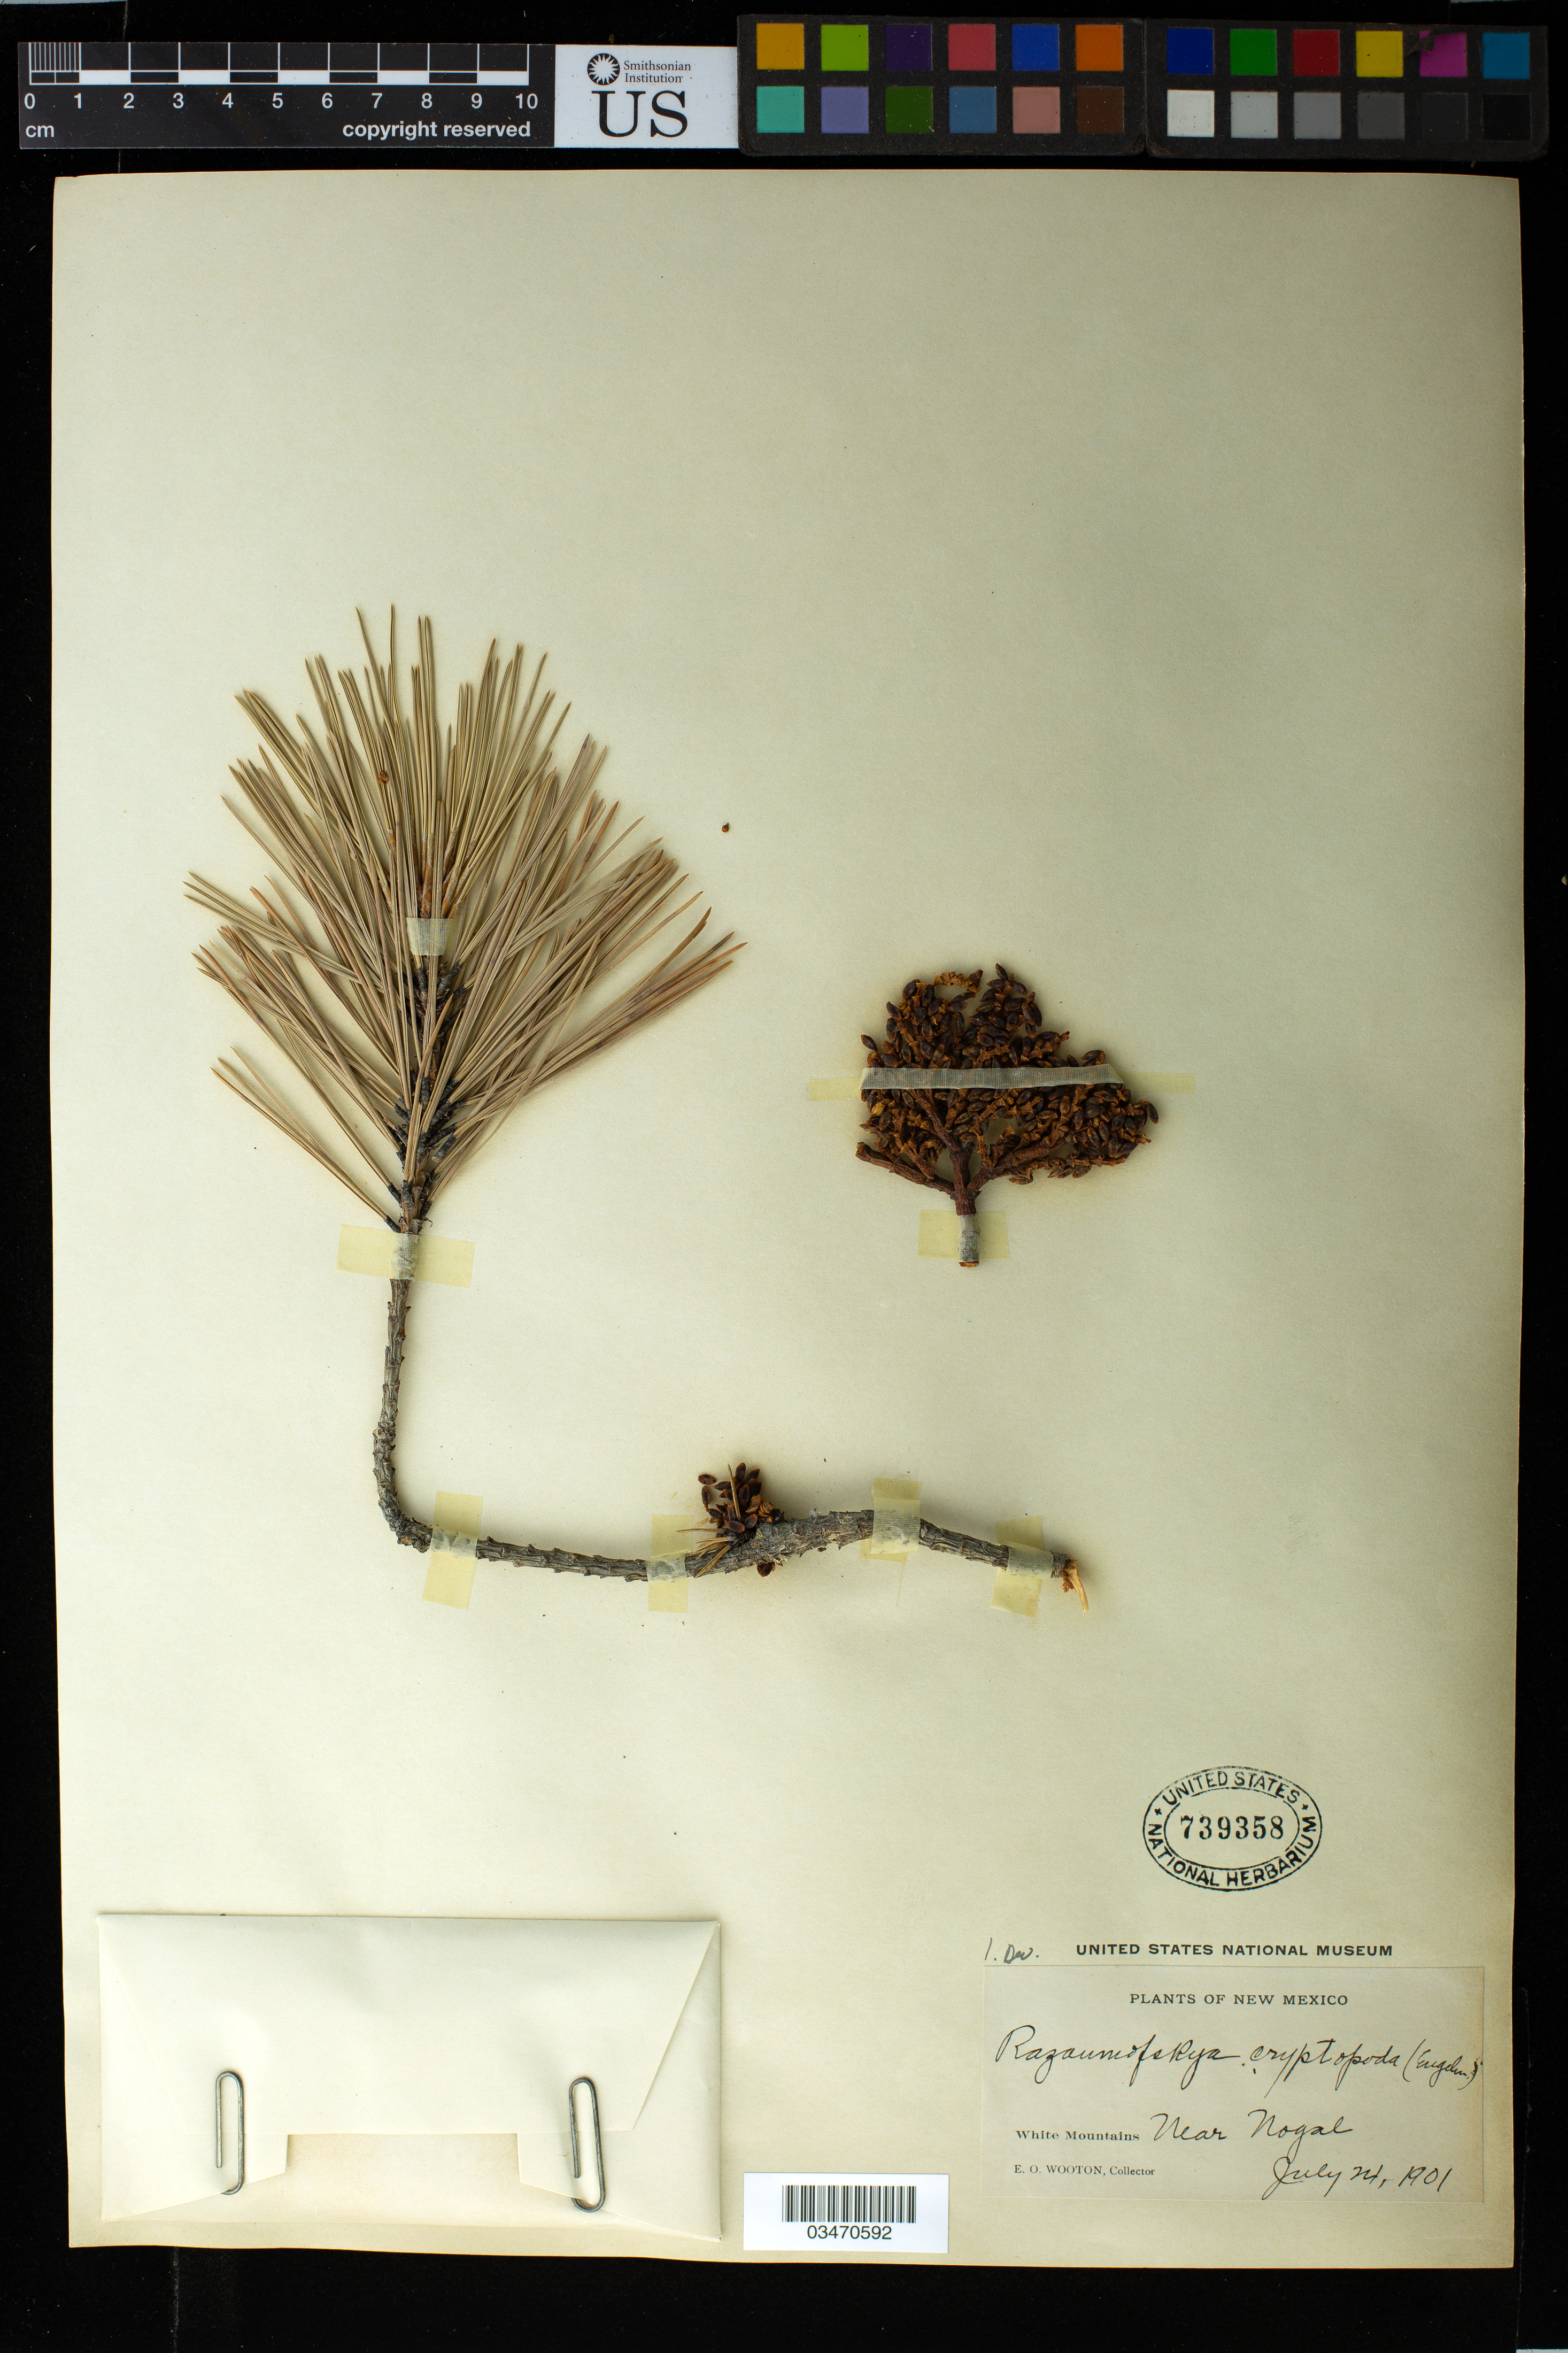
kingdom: Plantae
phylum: Tracheophyta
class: Magnoliopsida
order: Santalales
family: Viscaceae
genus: Arceuthobium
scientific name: Arceuthobium vaginatum f. cryptopodum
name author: (Engelm.) L.S. Gill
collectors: E. O. Wooton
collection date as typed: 24 Jul 1901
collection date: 1901-07-24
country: United States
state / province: New Mexico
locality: White Mts. Near Nogal.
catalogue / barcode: US 739358